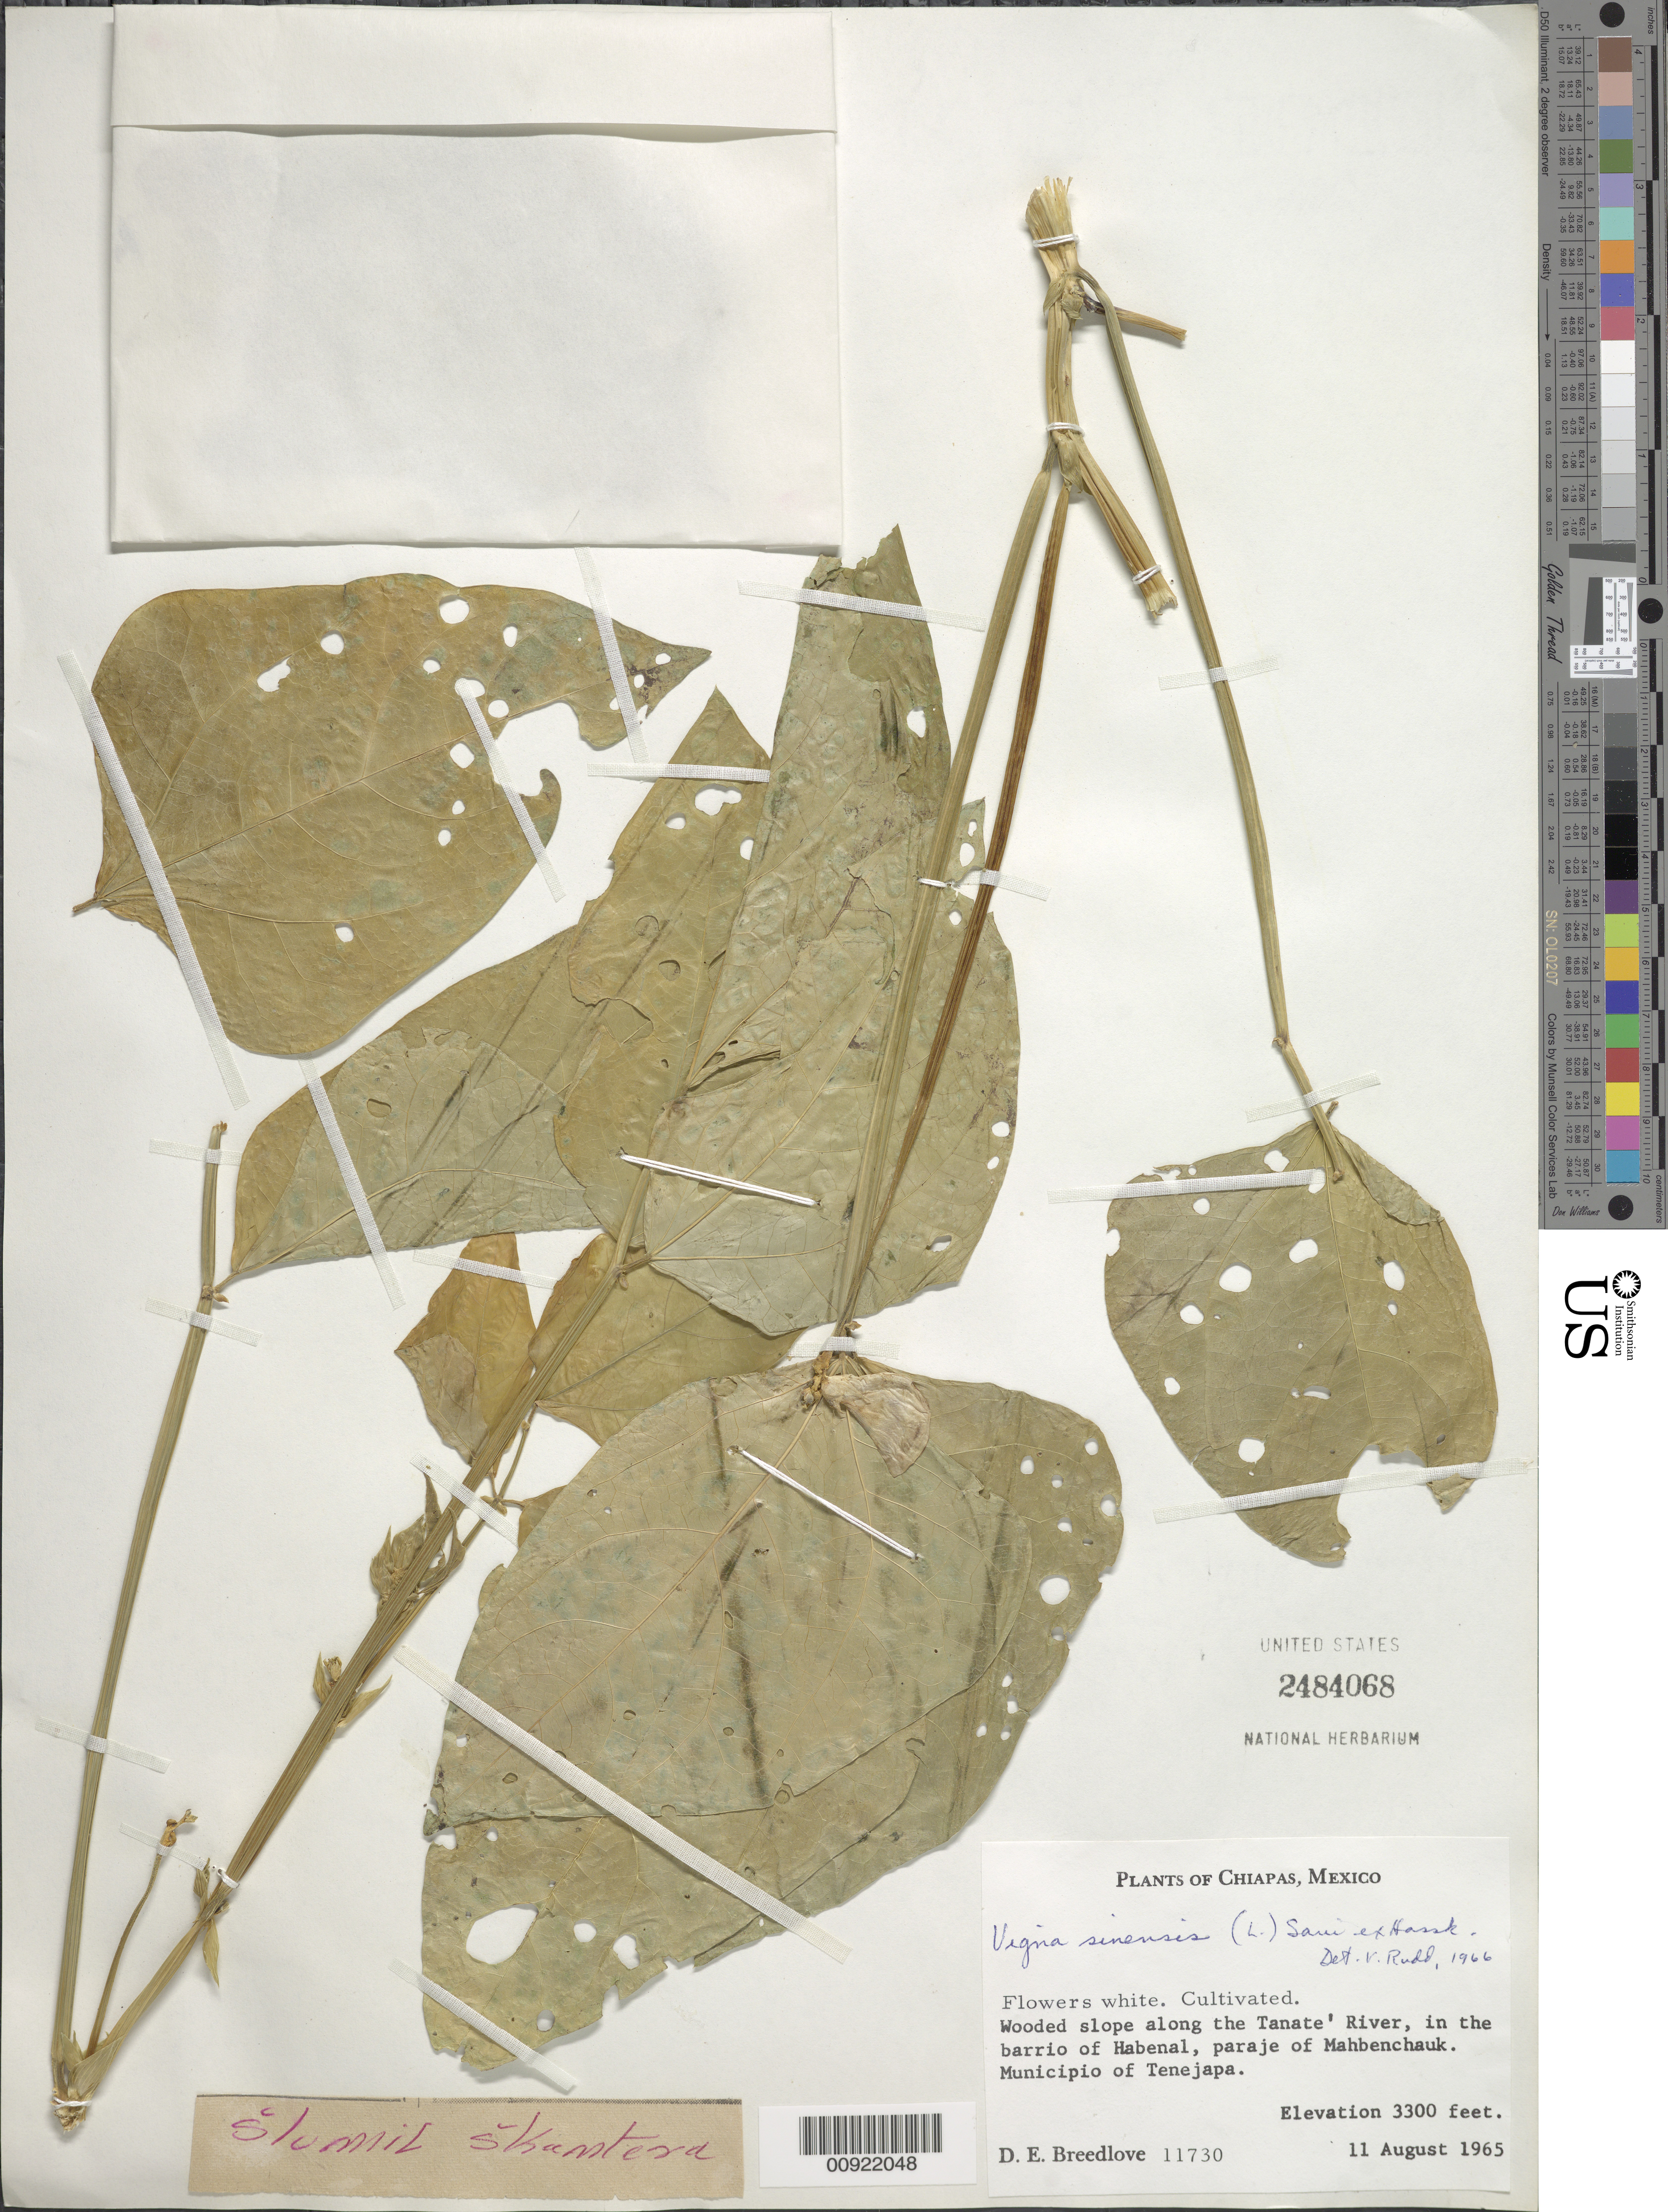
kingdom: Plantae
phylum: Tracheophyta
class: Magnoliopsida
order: Fabales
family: Fabaceae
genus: Vigna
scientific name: Vigna unguiculata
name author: (L.) Walp.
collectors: D. E. Breedlove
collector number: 11730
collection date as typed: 11 Aug 1965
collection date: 1965-08-11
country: Mexico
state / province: Chiapas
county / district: Tenejapa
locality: Along the Tanate' River, in the barrio of Habenal, paraje of Mahbenchauk. Municipio of Tenejapa, Chiapas.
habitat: Wooded slope along river.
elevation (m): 1006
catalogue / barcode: US 2484068